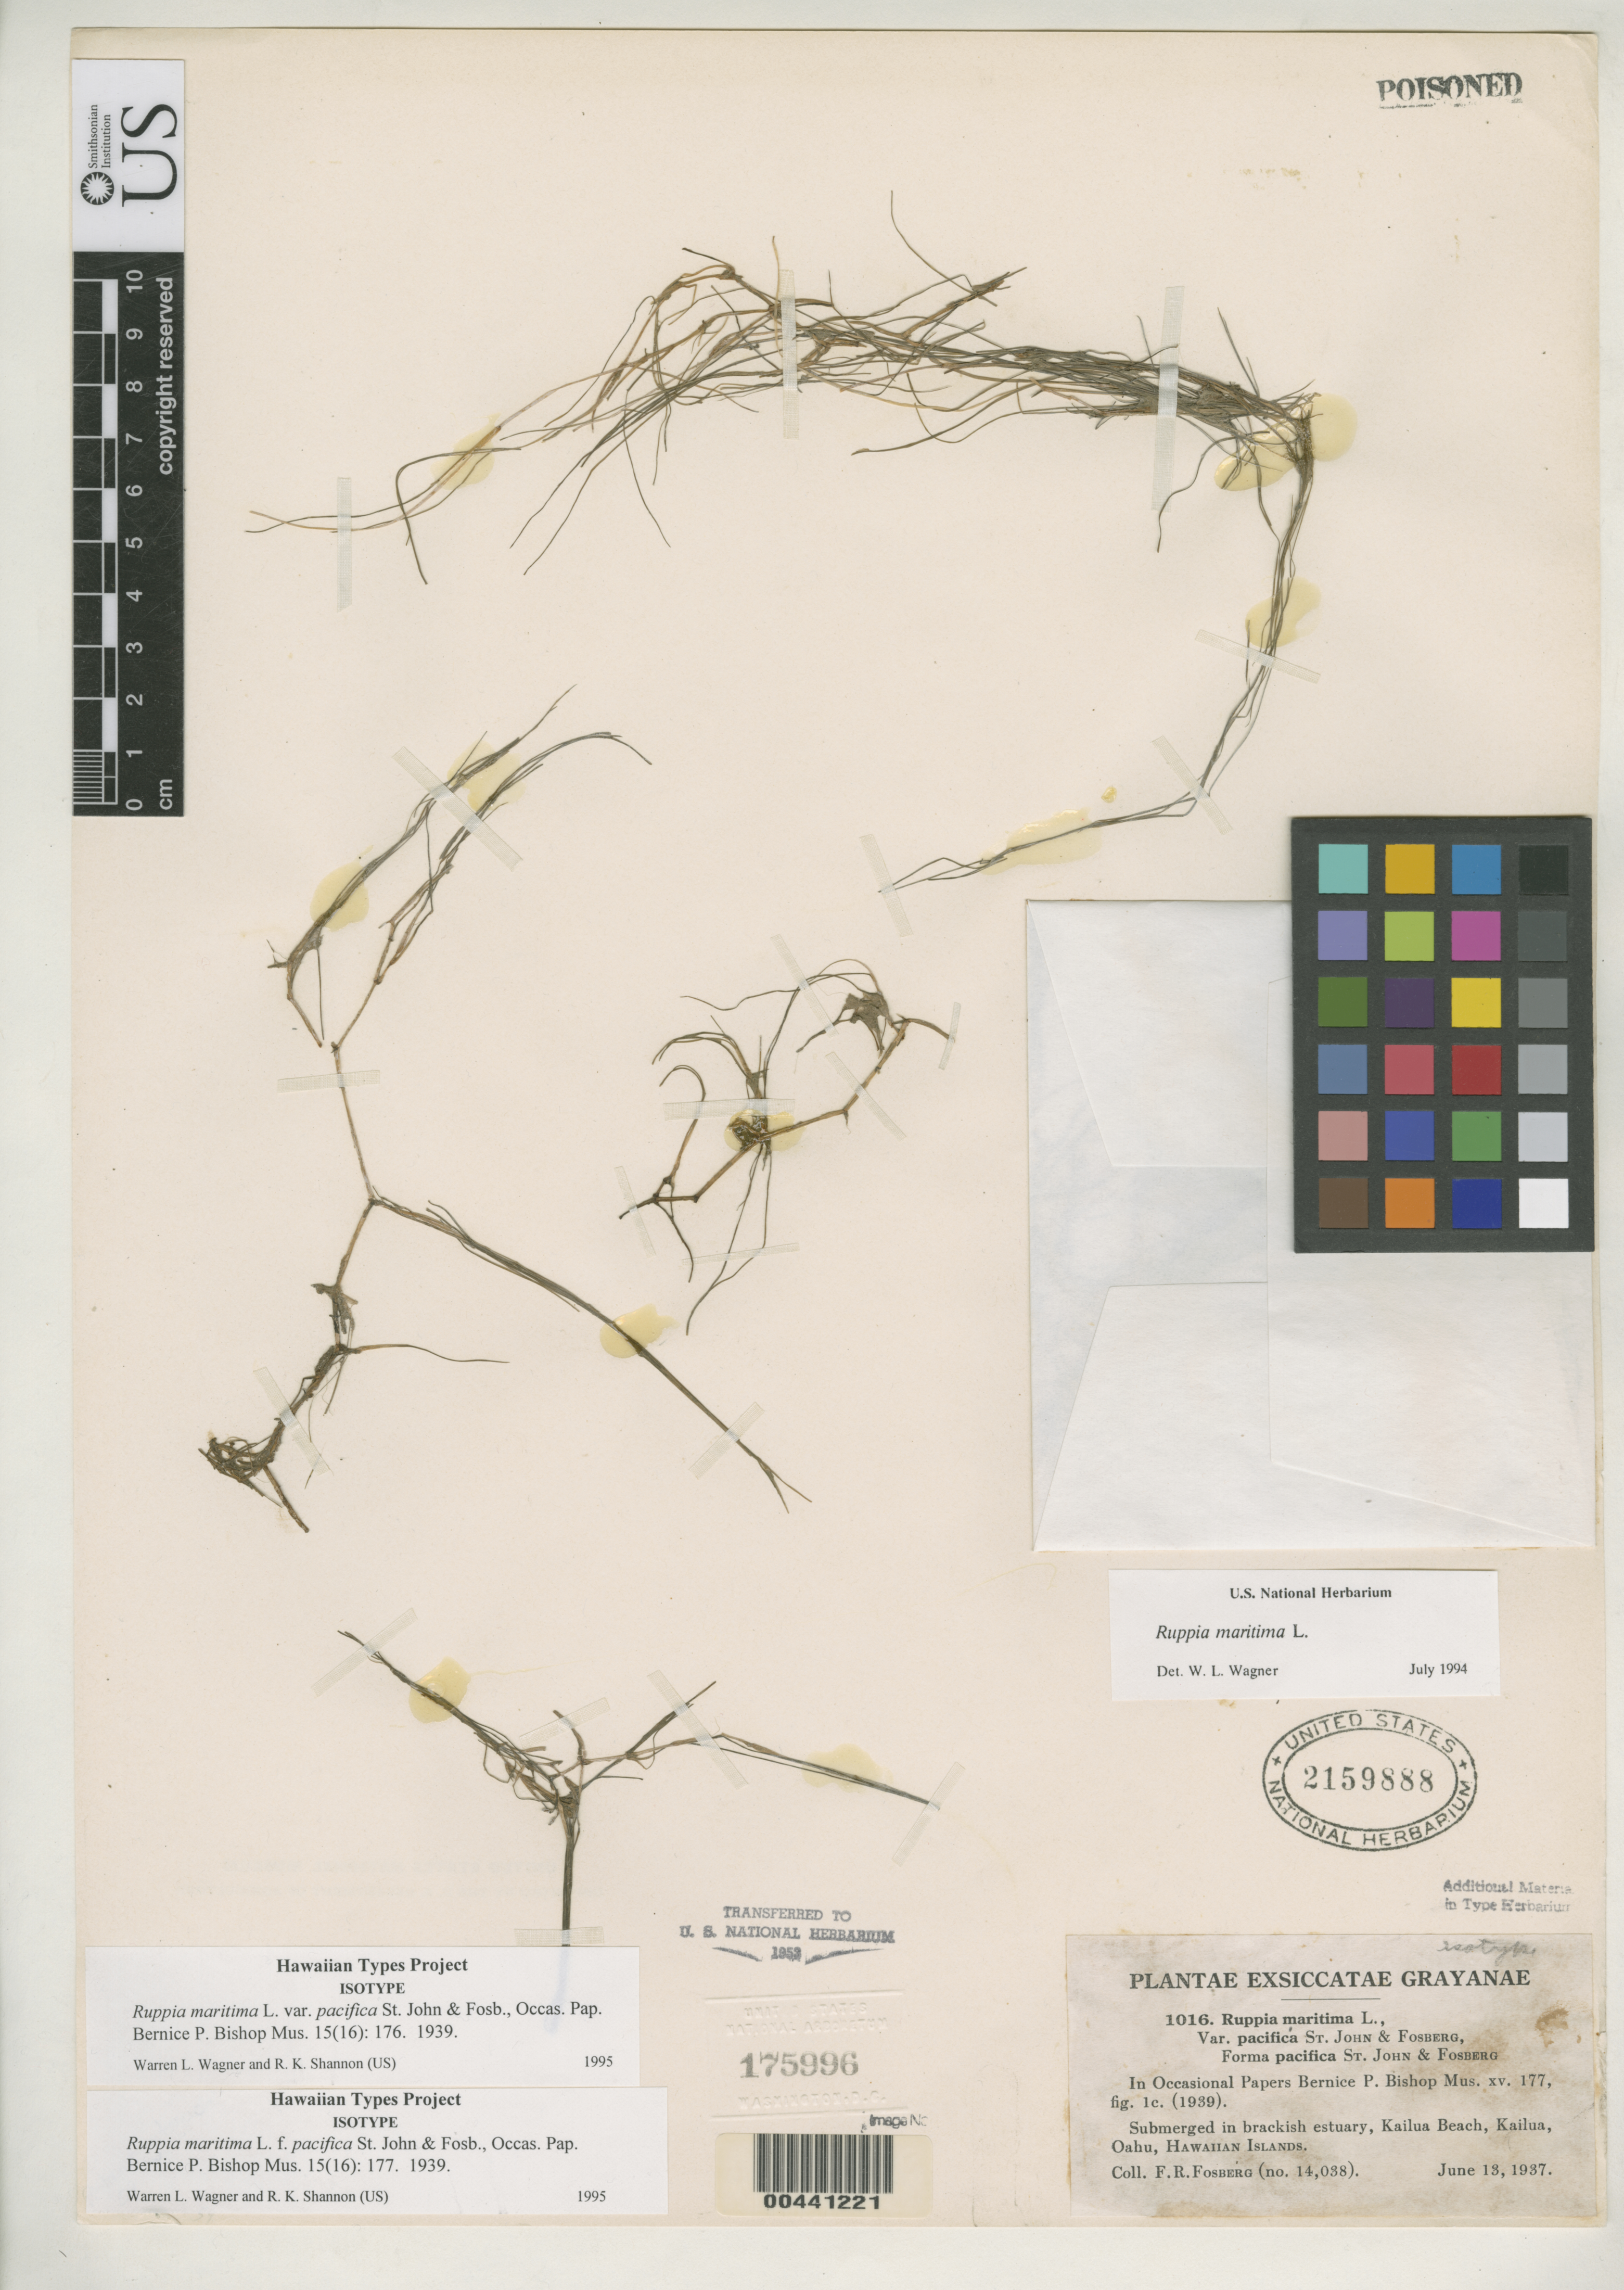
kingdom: Plantae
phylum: Tracheophyta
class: Liliopsida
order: Alismatales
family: Ruppiaceae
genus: Ruppia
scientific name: Ruppia maritima f. pacifica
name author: H. St. John & Fosberg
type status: Isotype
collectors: F. R. Fosberg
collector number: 14038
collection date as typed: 13 Jun 1937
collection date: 1937-06-13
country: United States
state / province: Hawaii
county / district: Honolulu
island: Oahu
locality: Kailua Beach, Kailua.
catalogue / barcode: US 2159888